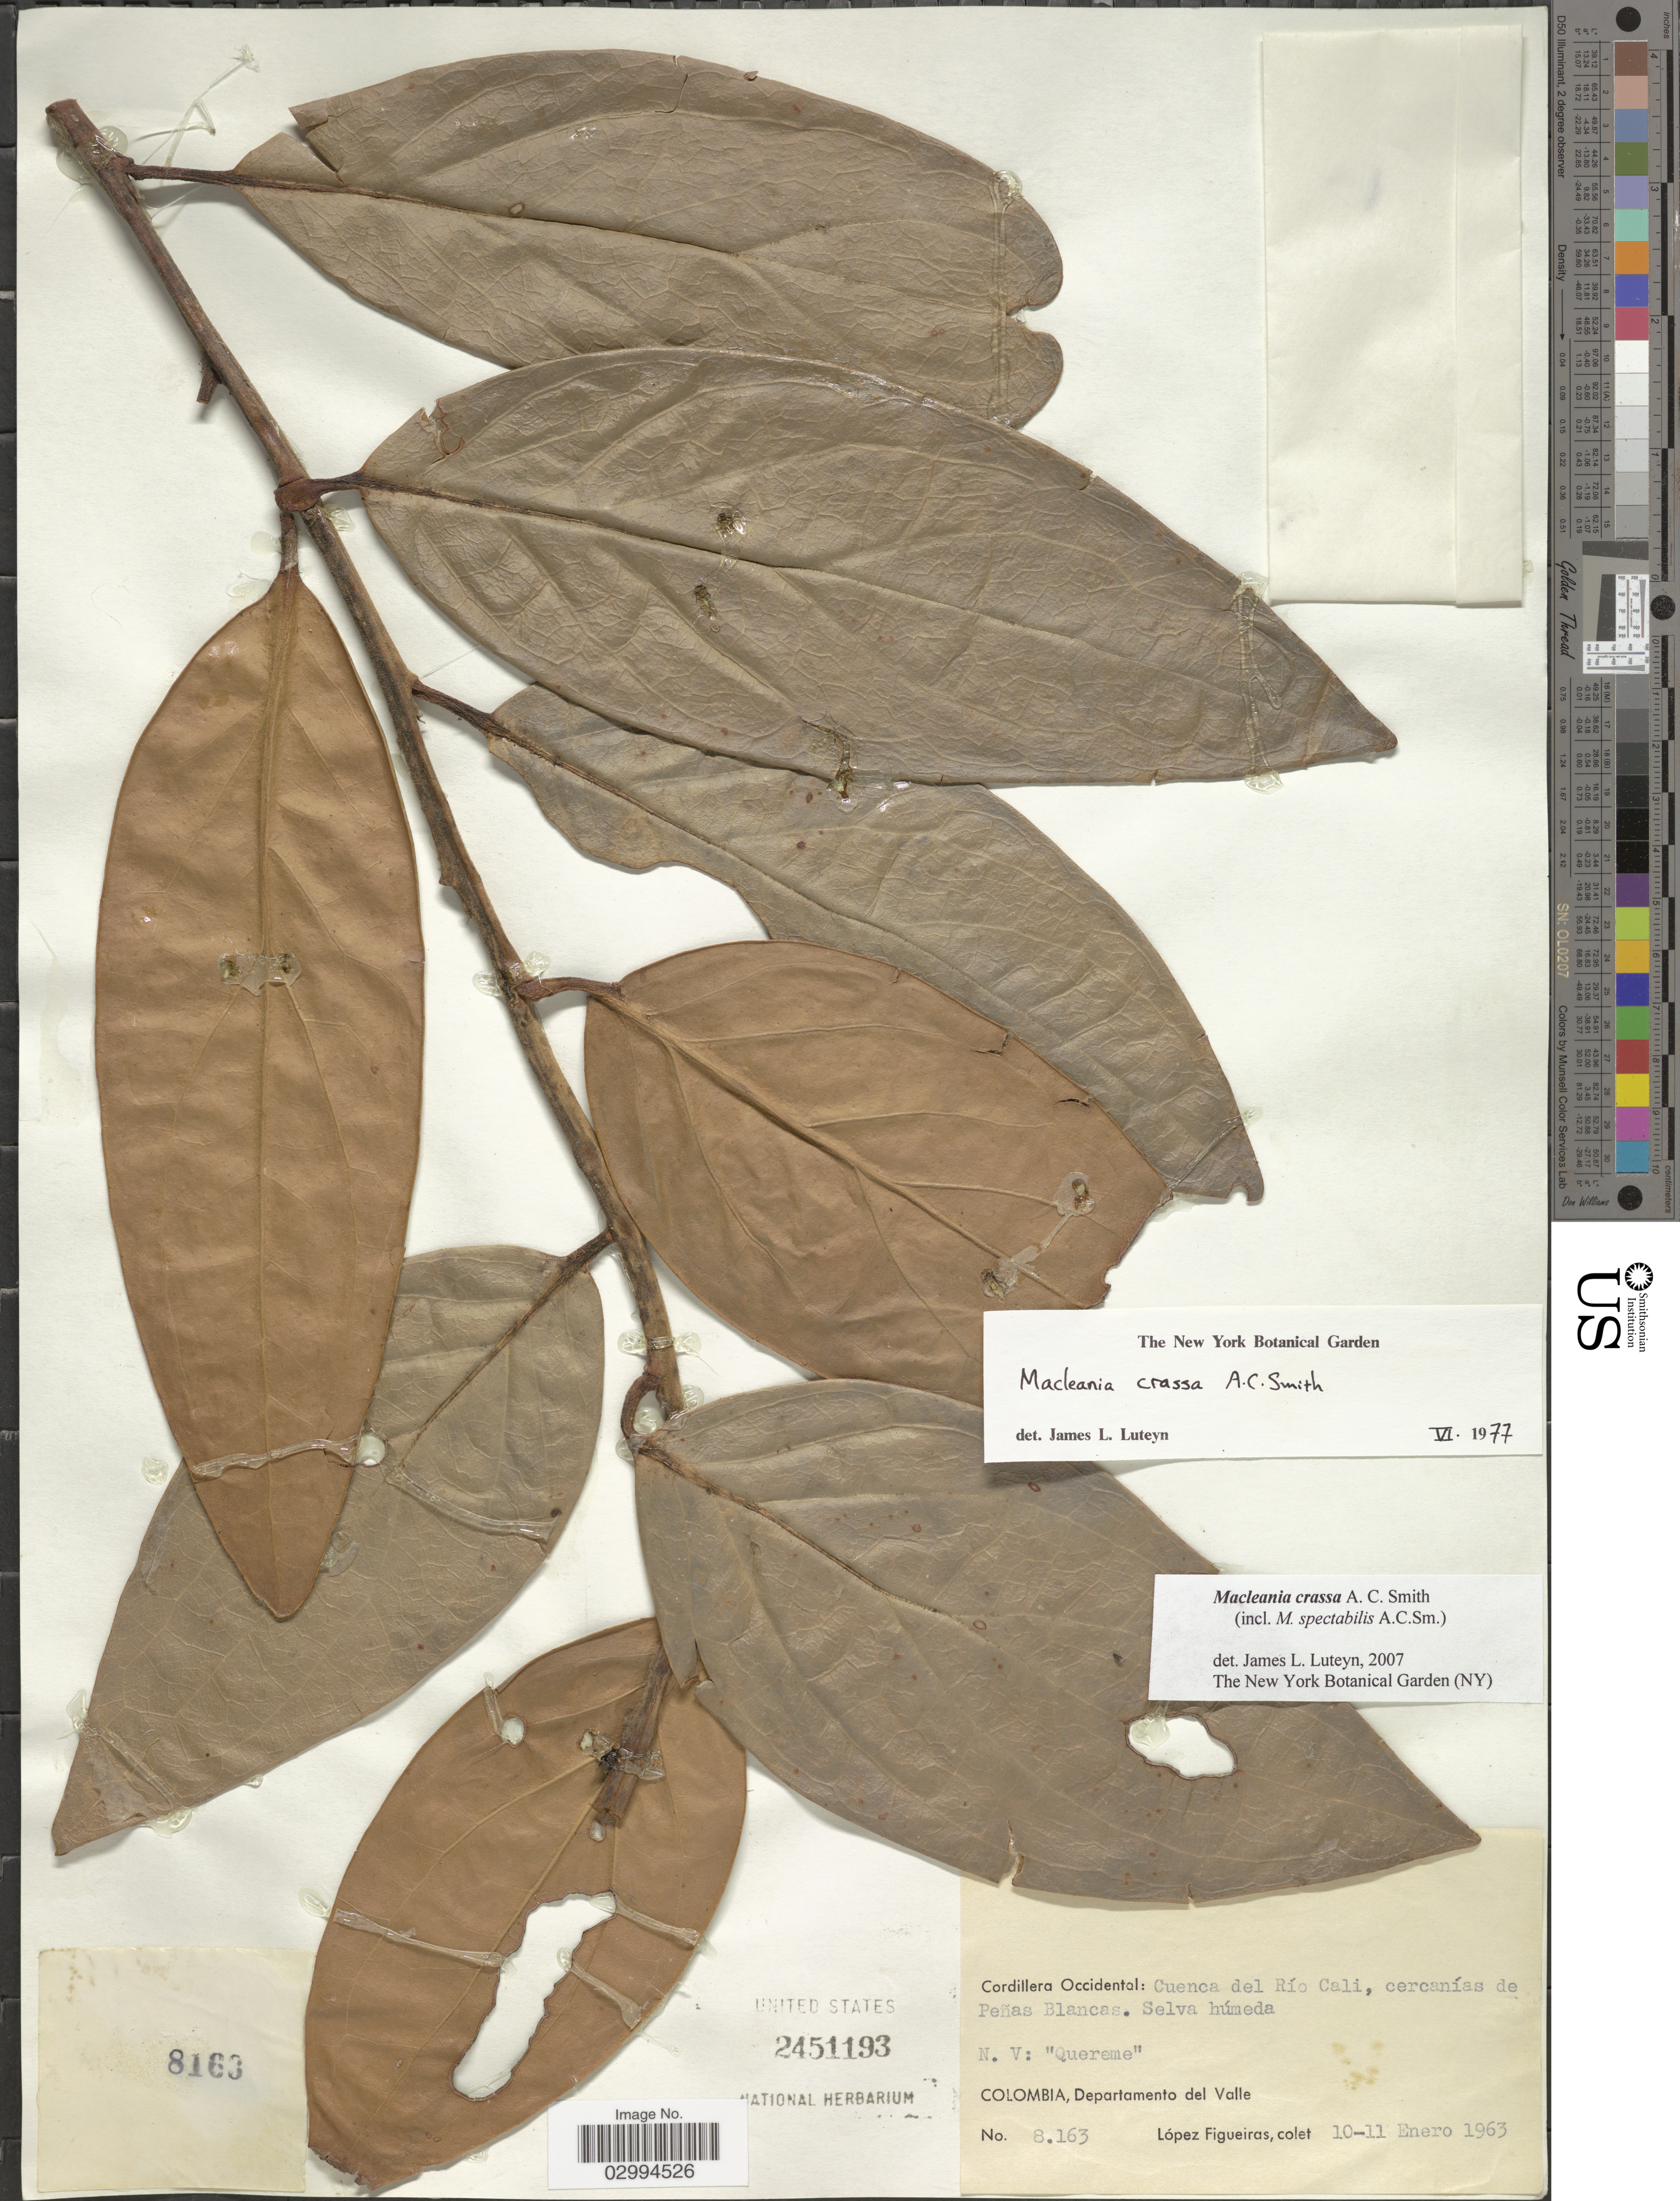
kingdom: Plantae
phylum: Tracheophyta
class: Magnoliopsida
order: Ericales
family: Ericaceae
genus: Macleania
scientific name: Macleania crassa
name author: A.C. Sm.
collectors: M. López Figueiras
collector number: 8163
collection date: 1963-01-10/1963-01-11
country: Colombia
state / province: Valle del Cauca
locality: Cordillera Occidental: Cuenca del Río Cali, cercanías de Peñas Blancas. Departamento del Valle.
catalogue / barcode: US 2451193